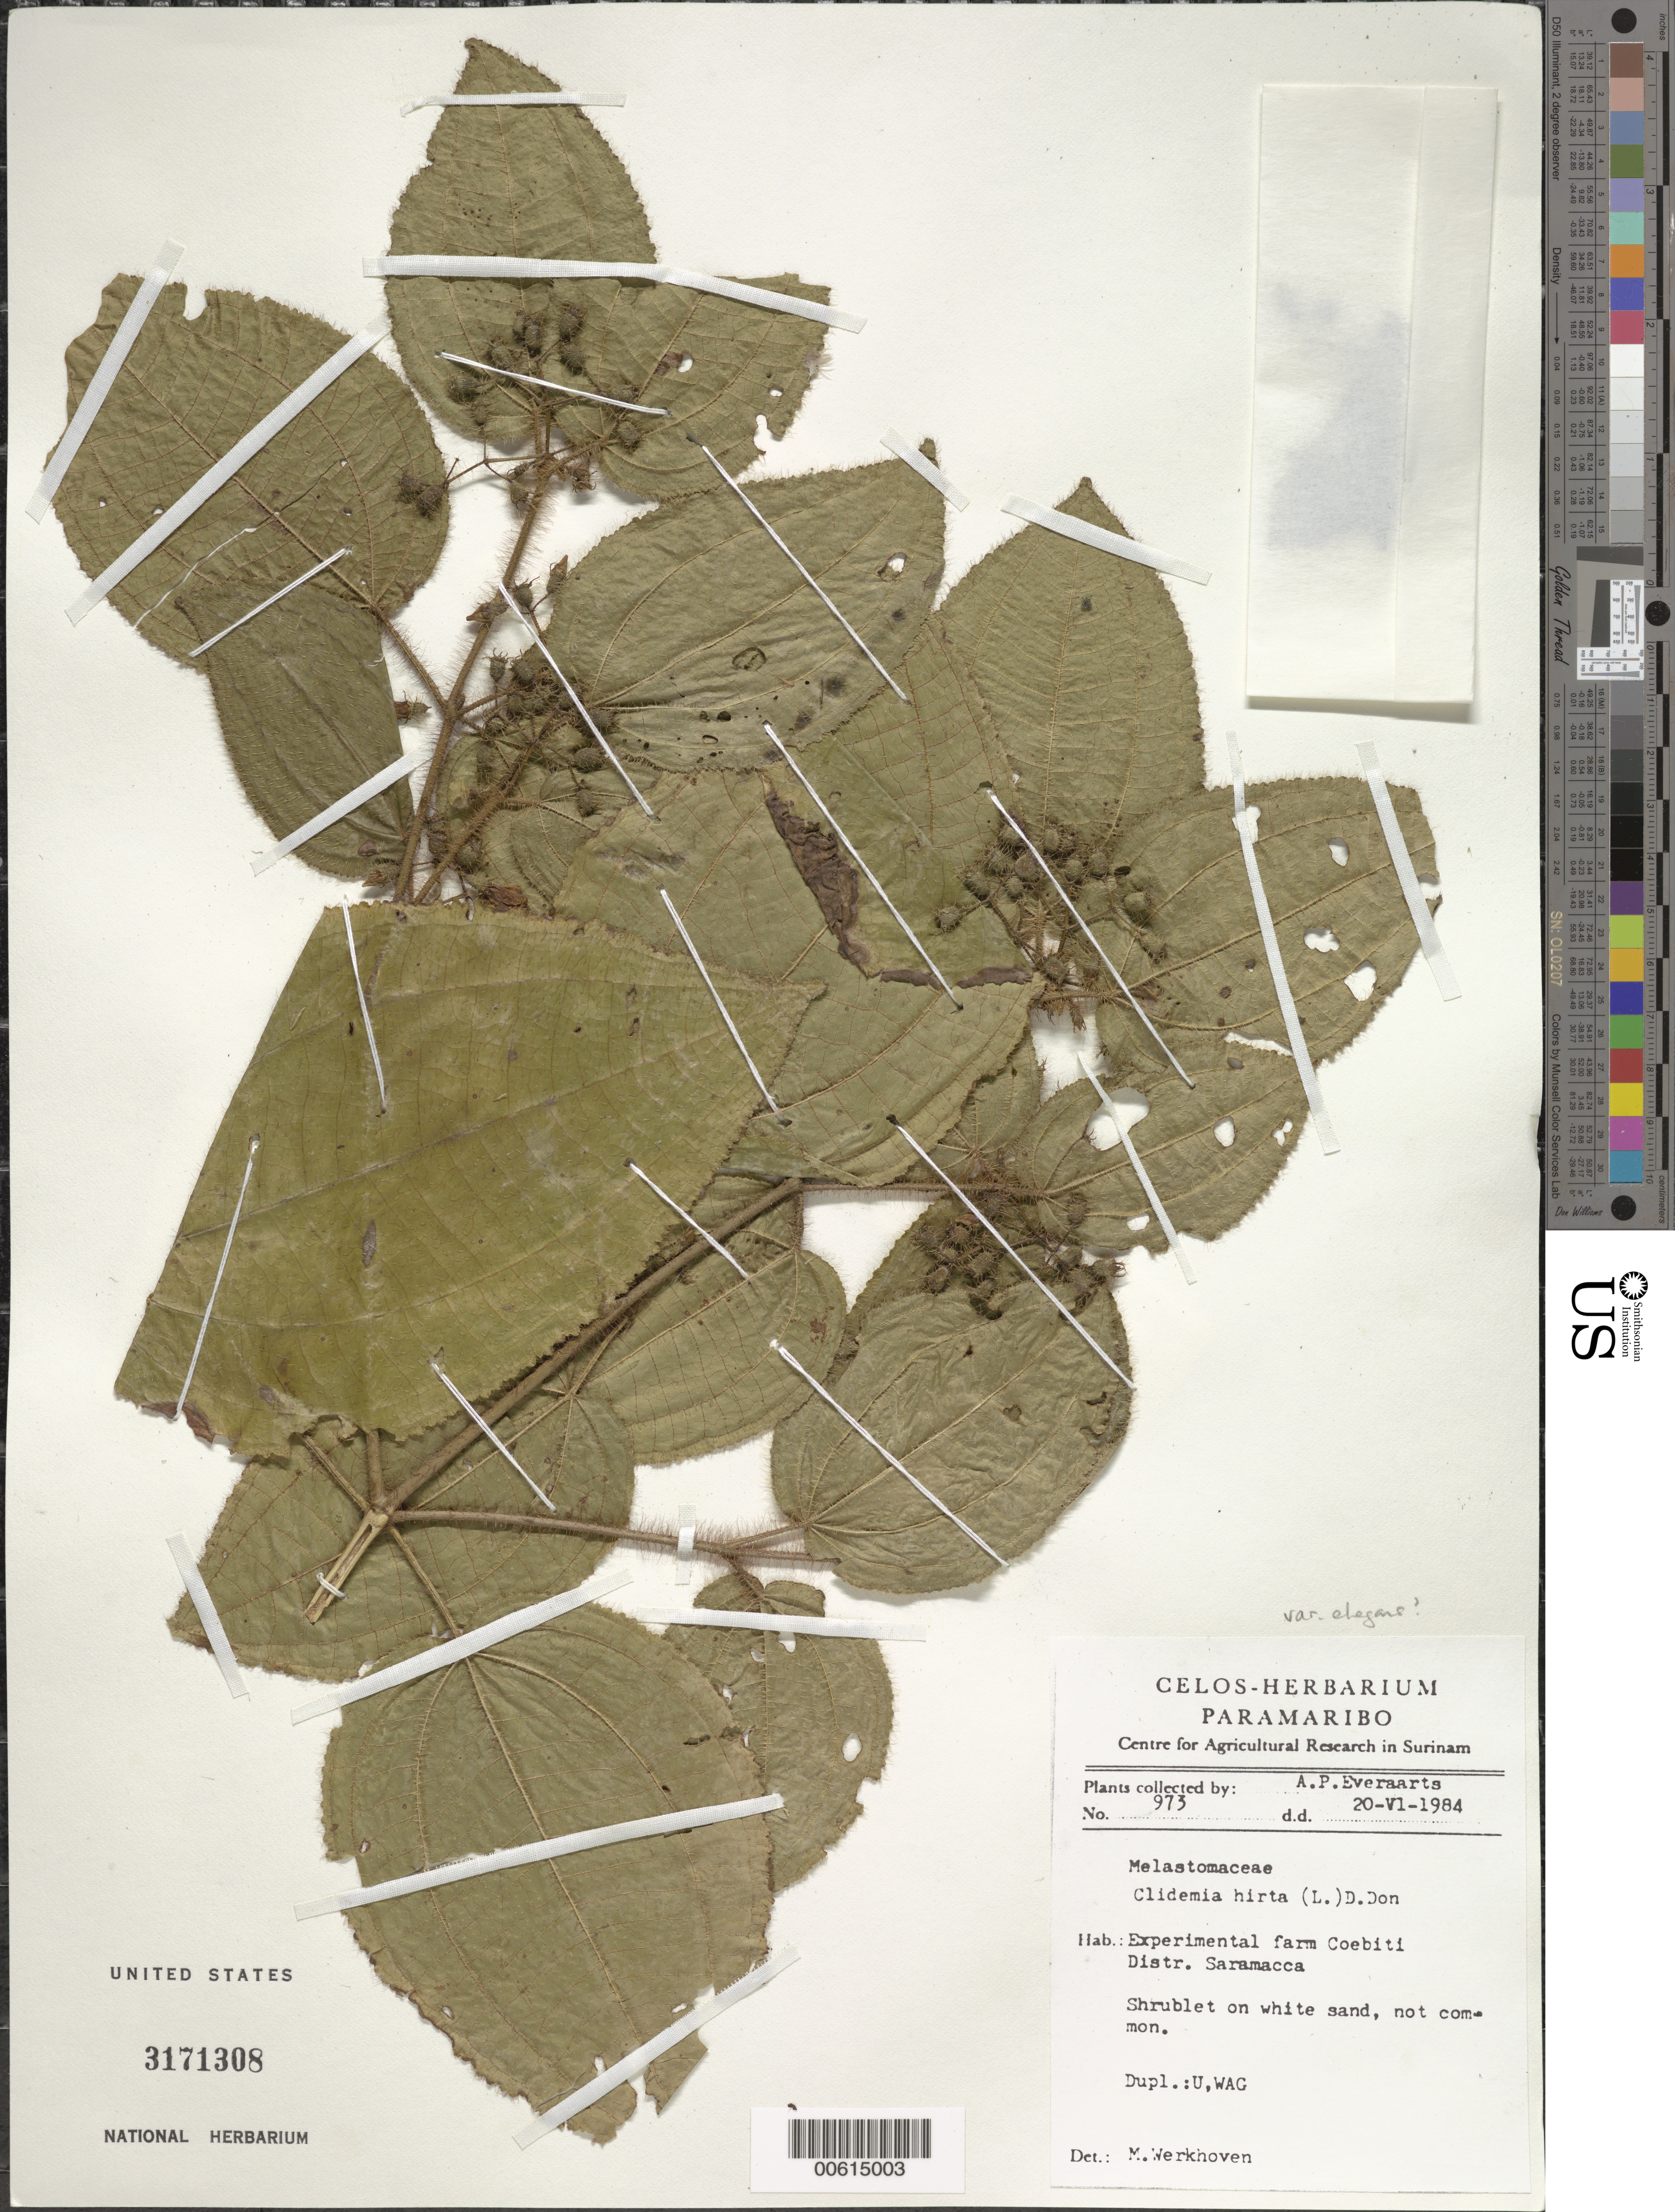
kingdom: Plantae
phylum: Tracheophyta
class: Magnoliopsida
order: Myrtales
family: Melastomataceae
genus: Clidemia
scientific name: Clidemia hirta var. elegans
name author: (Aubl.) Griseb.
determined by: Werkhoven, M. C. M.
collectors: A. Everaarts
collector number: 973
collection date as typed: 20-Jun-84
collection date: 1984-06-20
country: Suriname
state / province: Saramacca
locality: Coebiti Experimental Farm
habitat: White sand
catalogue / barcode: US 3171308